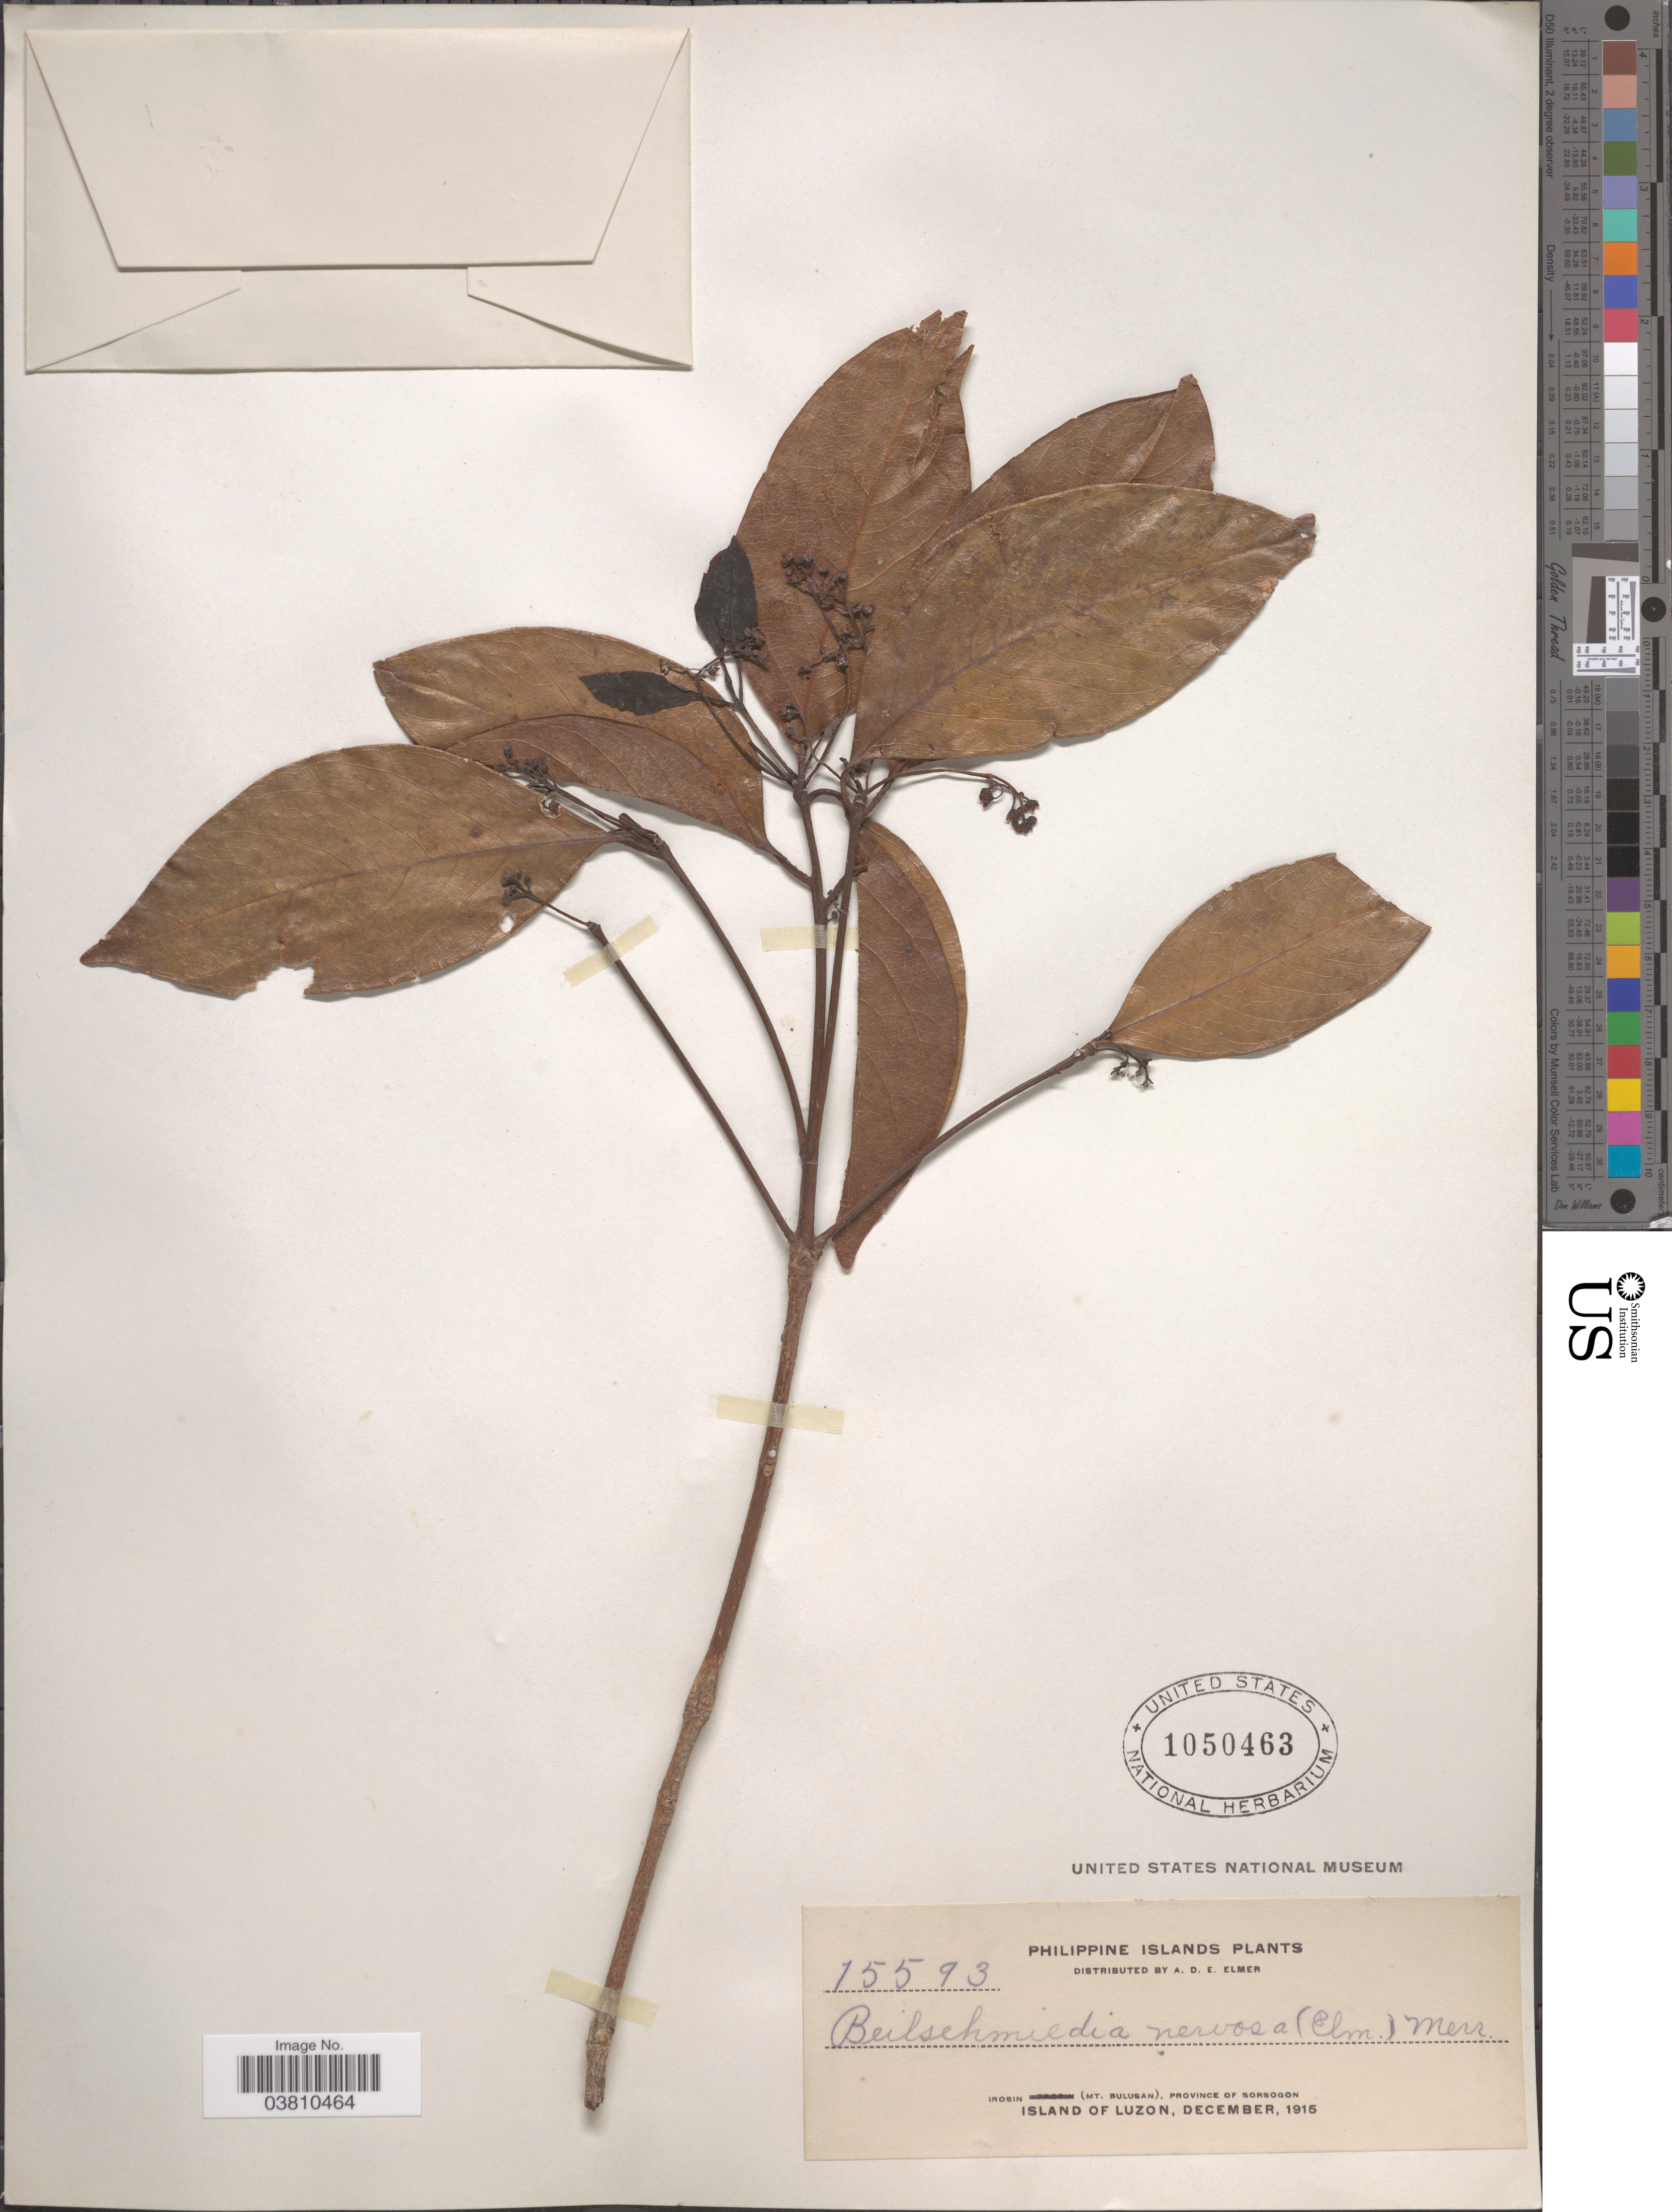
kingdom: Plantae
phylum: Tracheophyta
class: Magnoliopsida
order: Laurales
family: Lauraceae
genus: Beilschmiedia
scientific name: Beilschmiedia nervosa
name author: (Elmer) Merr.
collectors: A. D. E. Elmer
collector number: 15593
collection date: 1915-12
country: Philippines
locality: Philippine Islands. Irosin (Mt. Bulusan), Province of Sorsogon. Island of Luzon.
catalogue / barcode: US 1050463